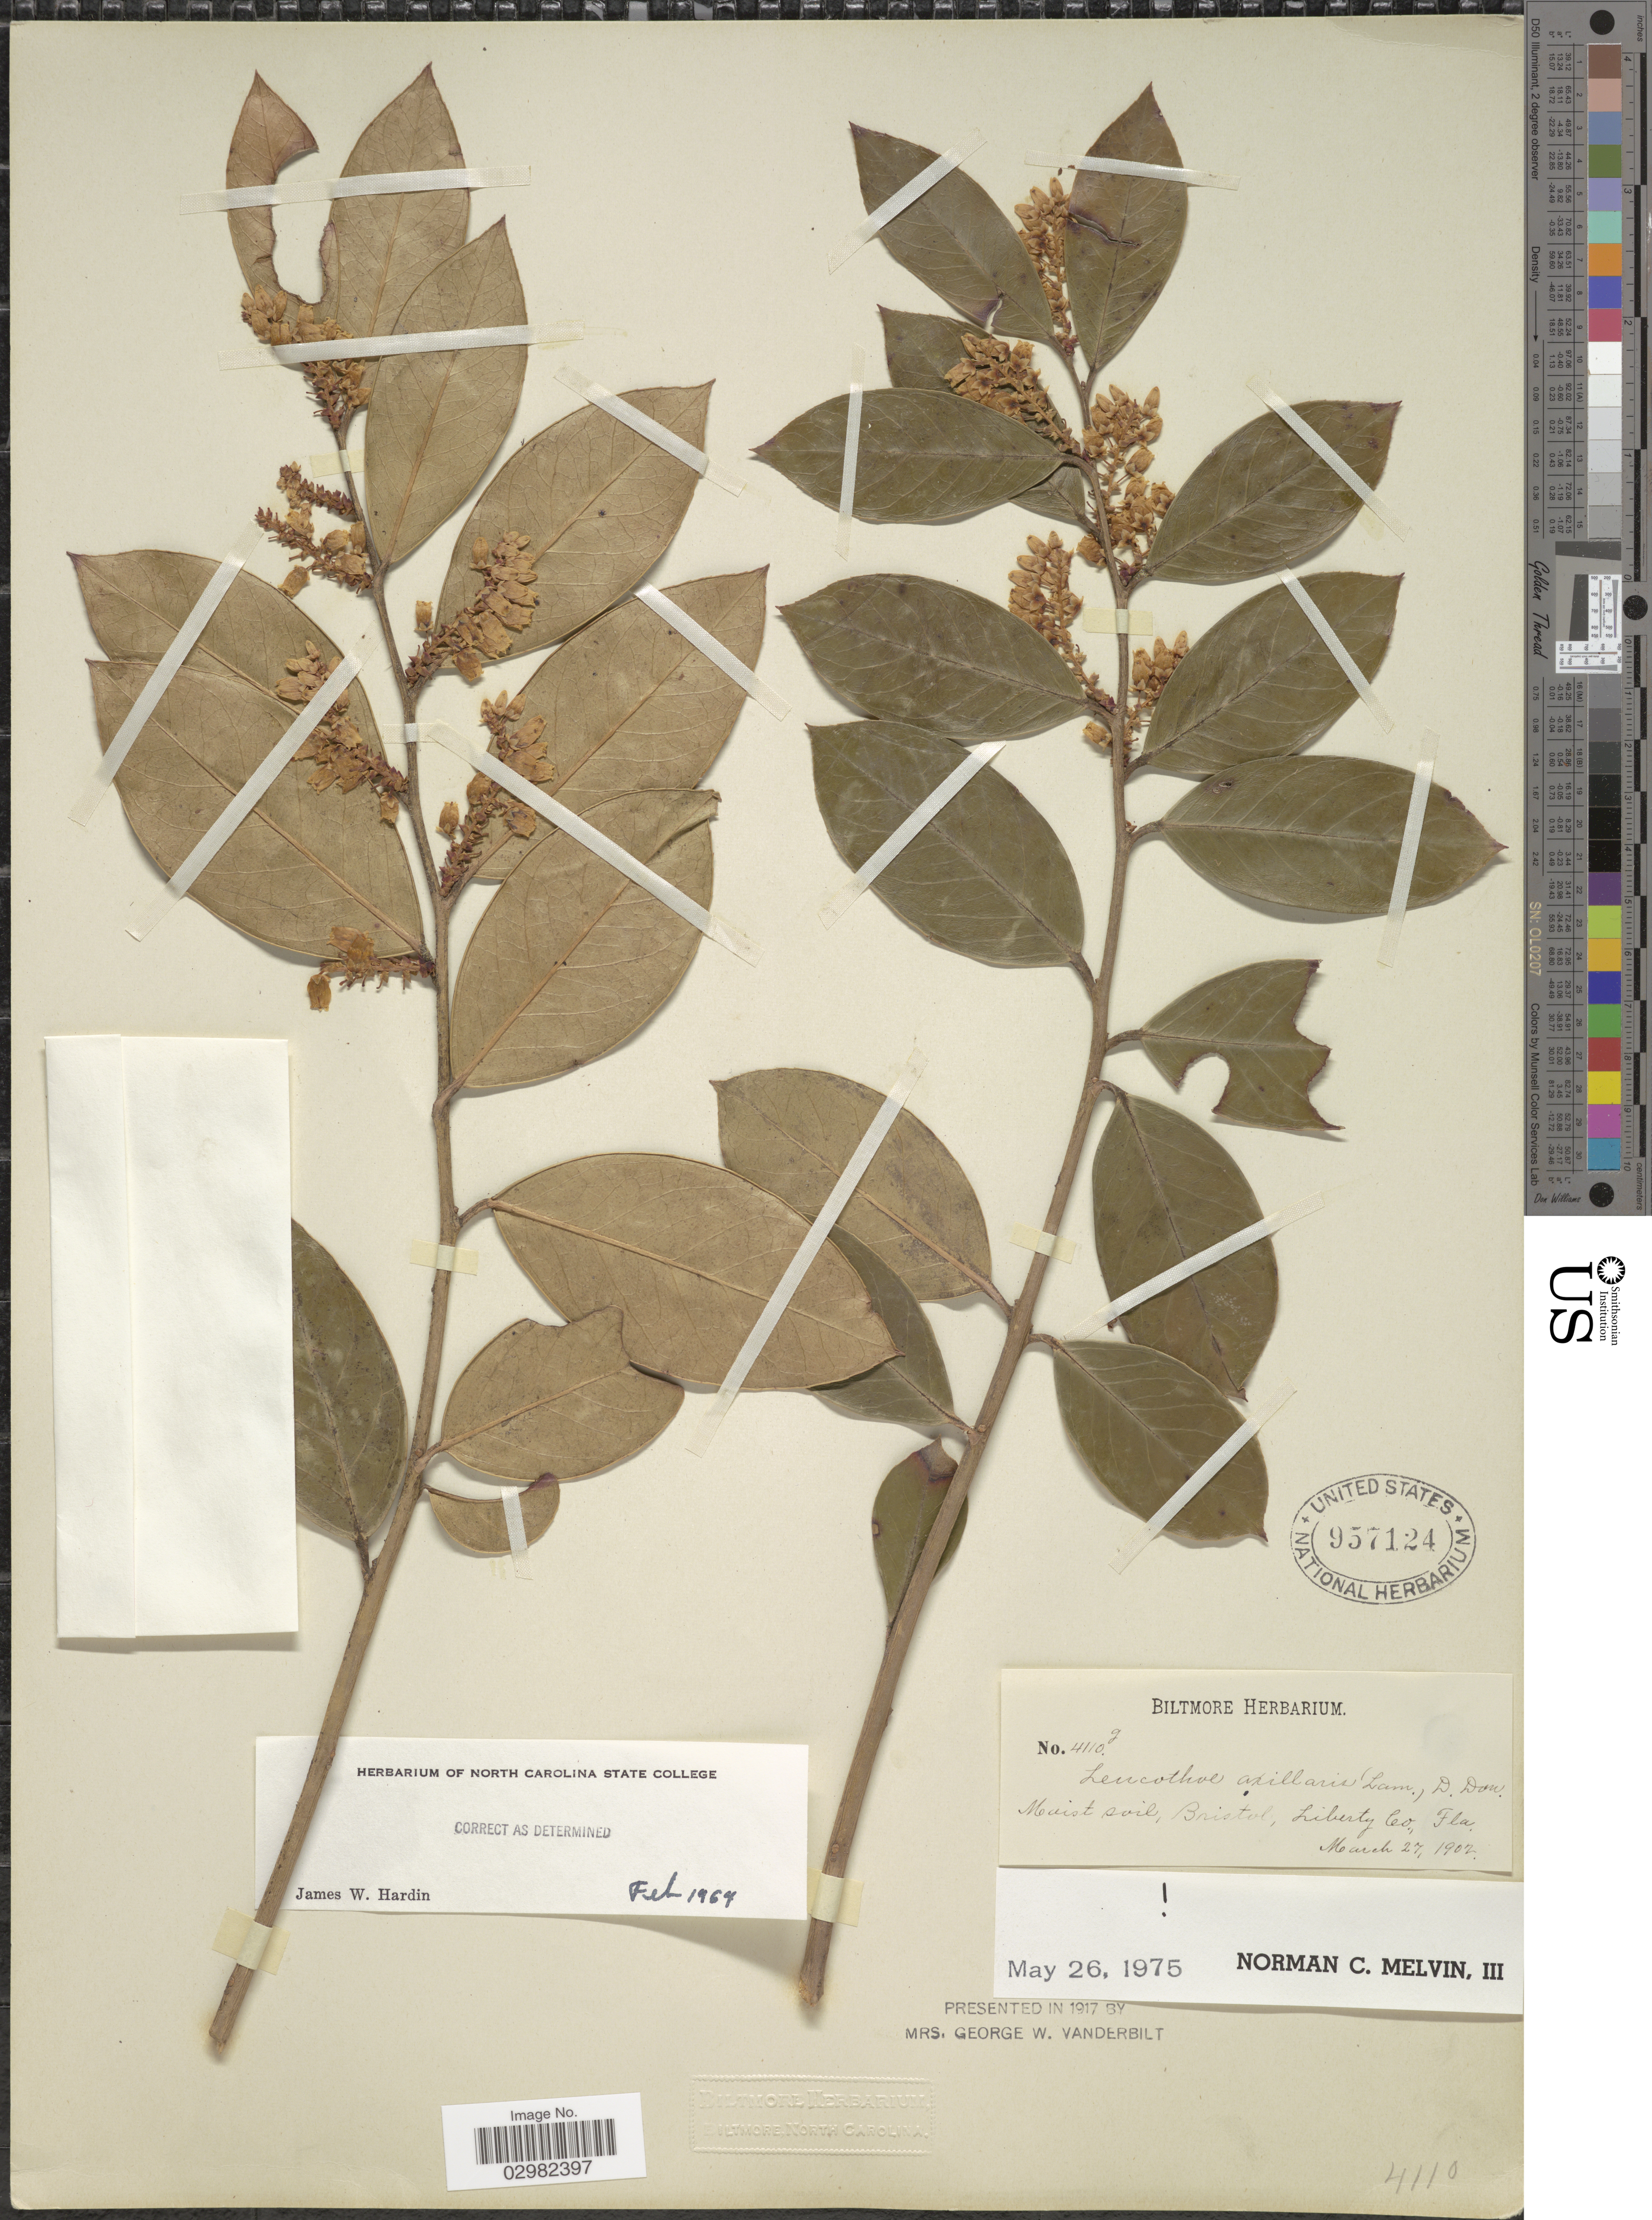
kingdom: Plantae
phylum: Tracheophyta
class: Magnoliopsida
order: Ericales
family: Ericaceae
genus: Leucothoe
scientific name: Leucothoë axillaris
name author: (Lam.) D. Don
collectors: ex herb. Biltmore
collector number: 4110g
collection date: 1902-03-27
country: United States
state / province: Florida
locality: Moist soil, Bristol, Liberty Co.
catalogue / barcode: US 957124